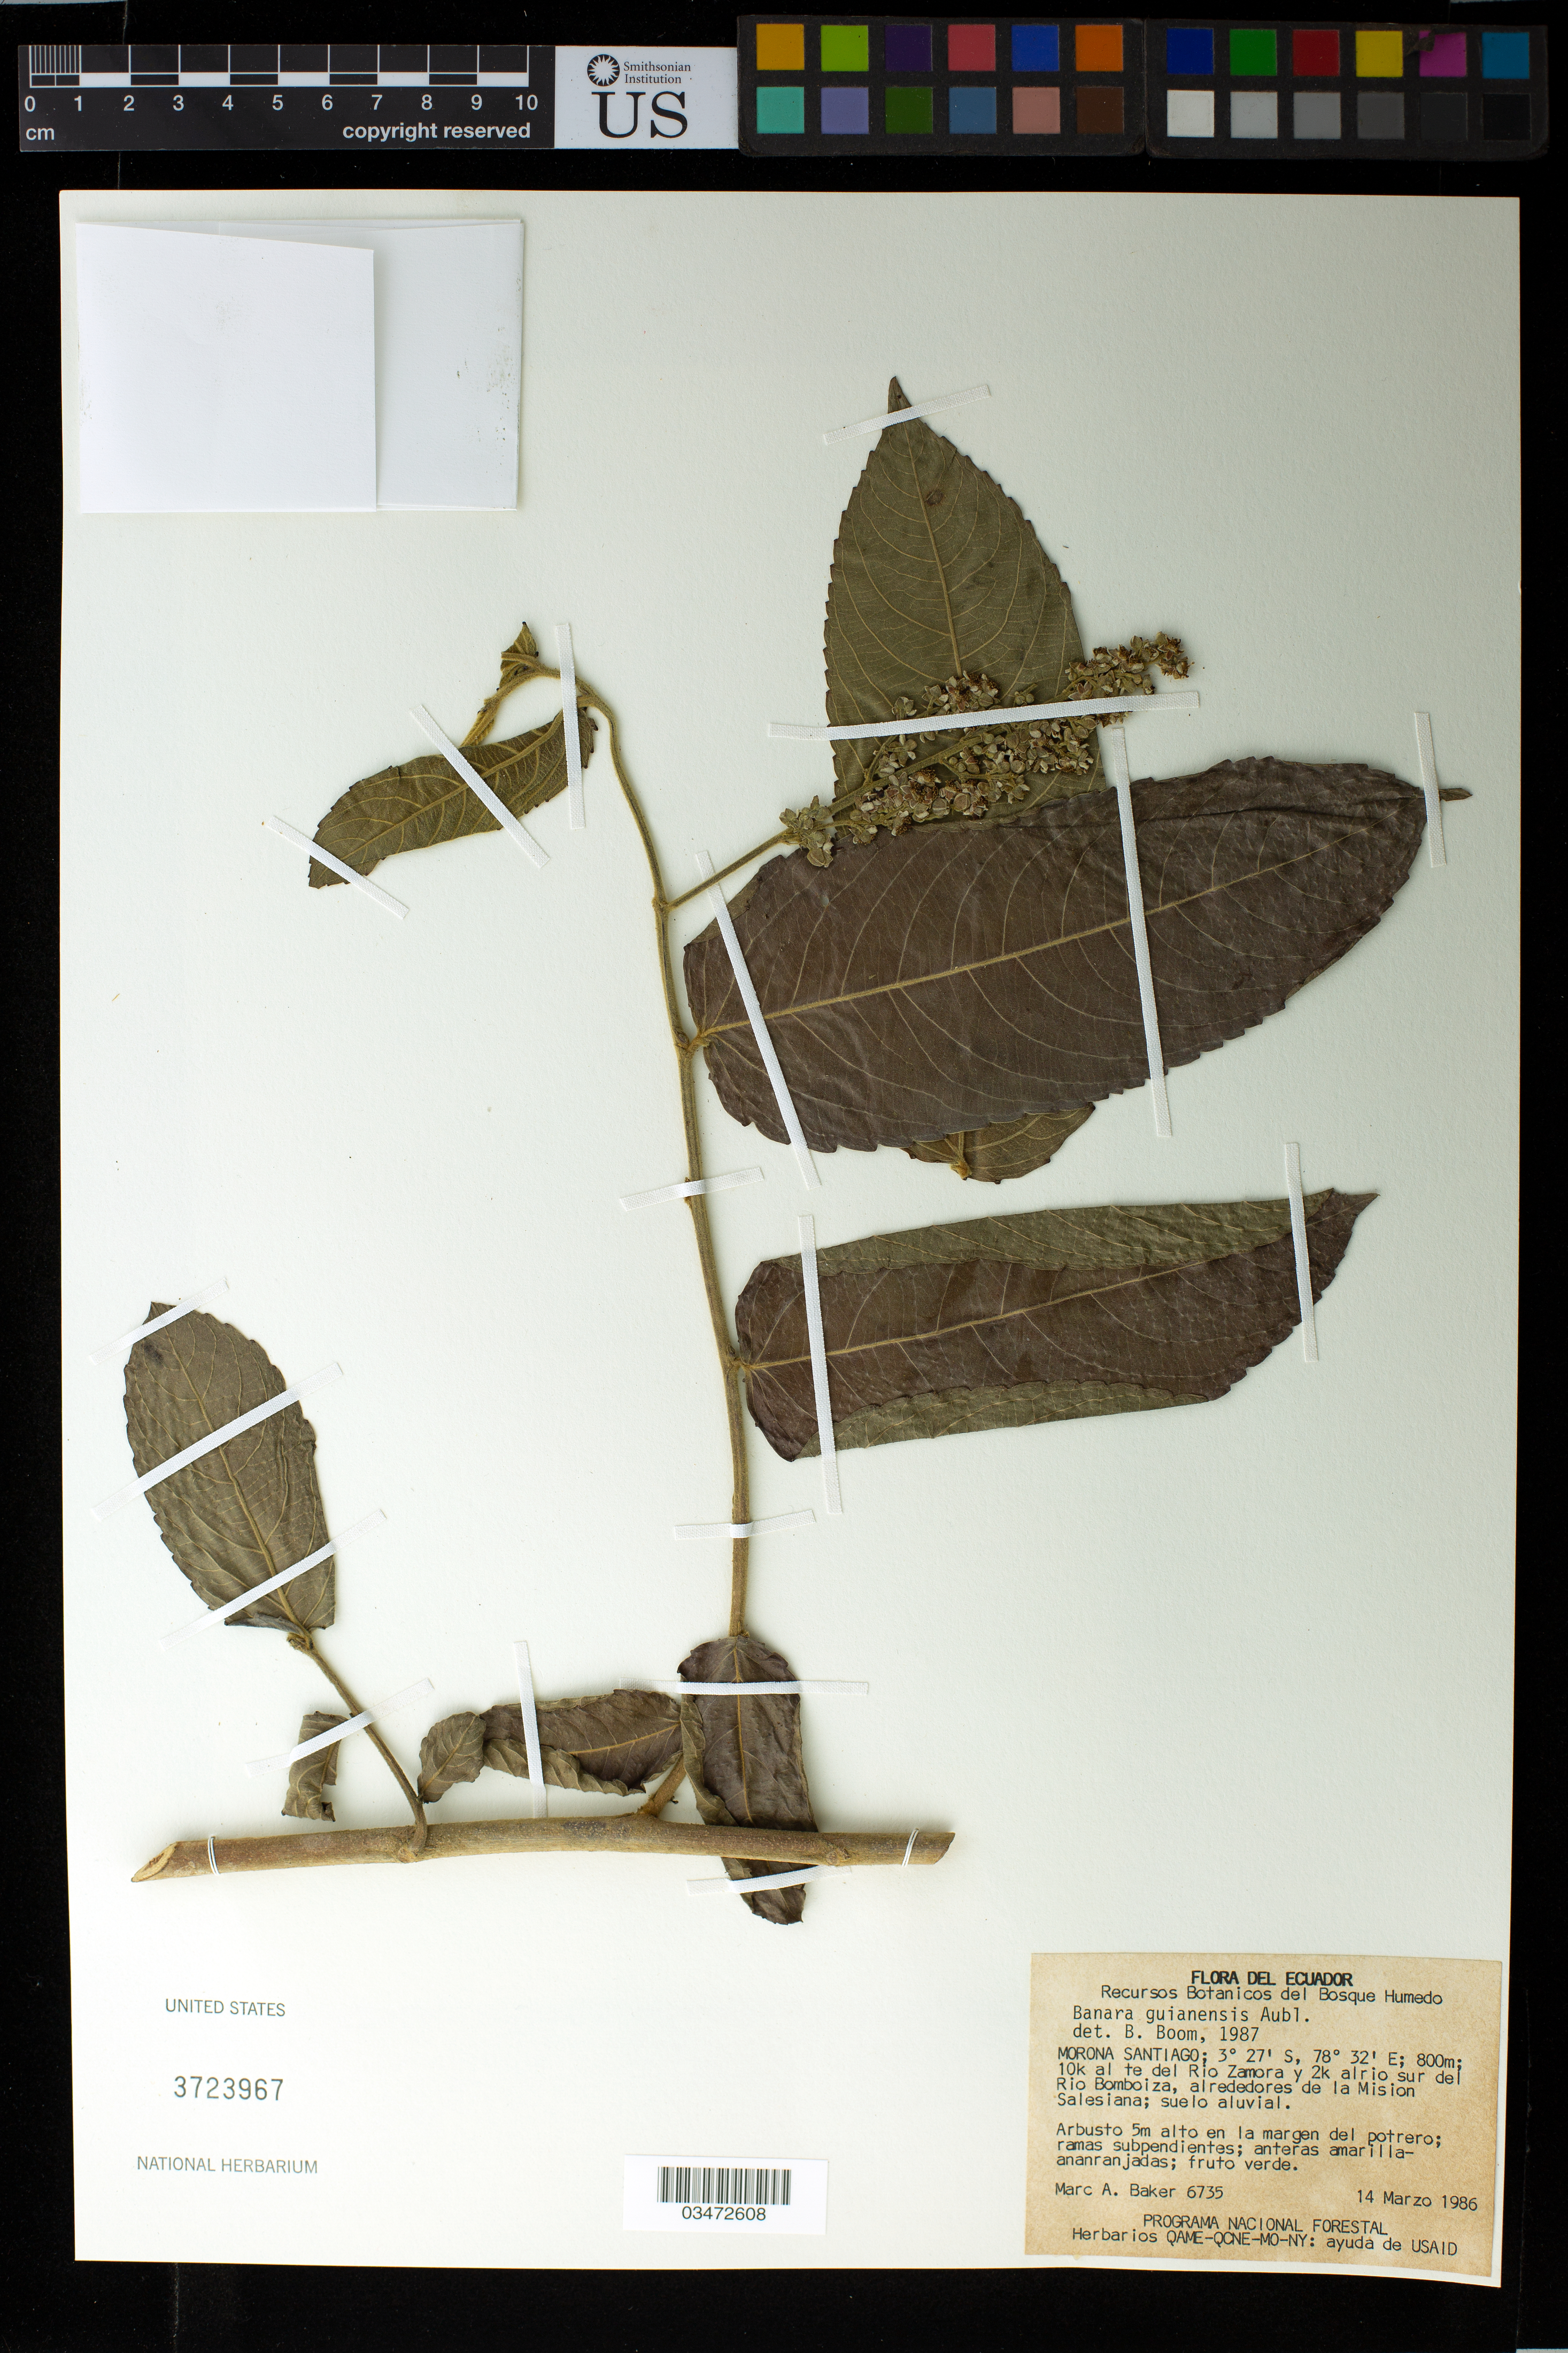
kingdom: Plantae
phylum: Tracheophyta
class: Magnoliopsida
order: Malpighiales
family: Salicaceae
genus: Banara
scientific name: Banara guianensis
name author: Aubl.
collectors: M. A. Baker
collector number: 6735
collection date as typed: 14 Mar 1986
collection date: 1986-03-14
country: Ecuador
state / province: Morona-Santiago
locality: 10 k al O del Rio Zamora y 2 k al S del Rio Bomboiza, Alrededores de la mision Salesiana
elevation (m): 800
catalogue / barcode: US 3723967